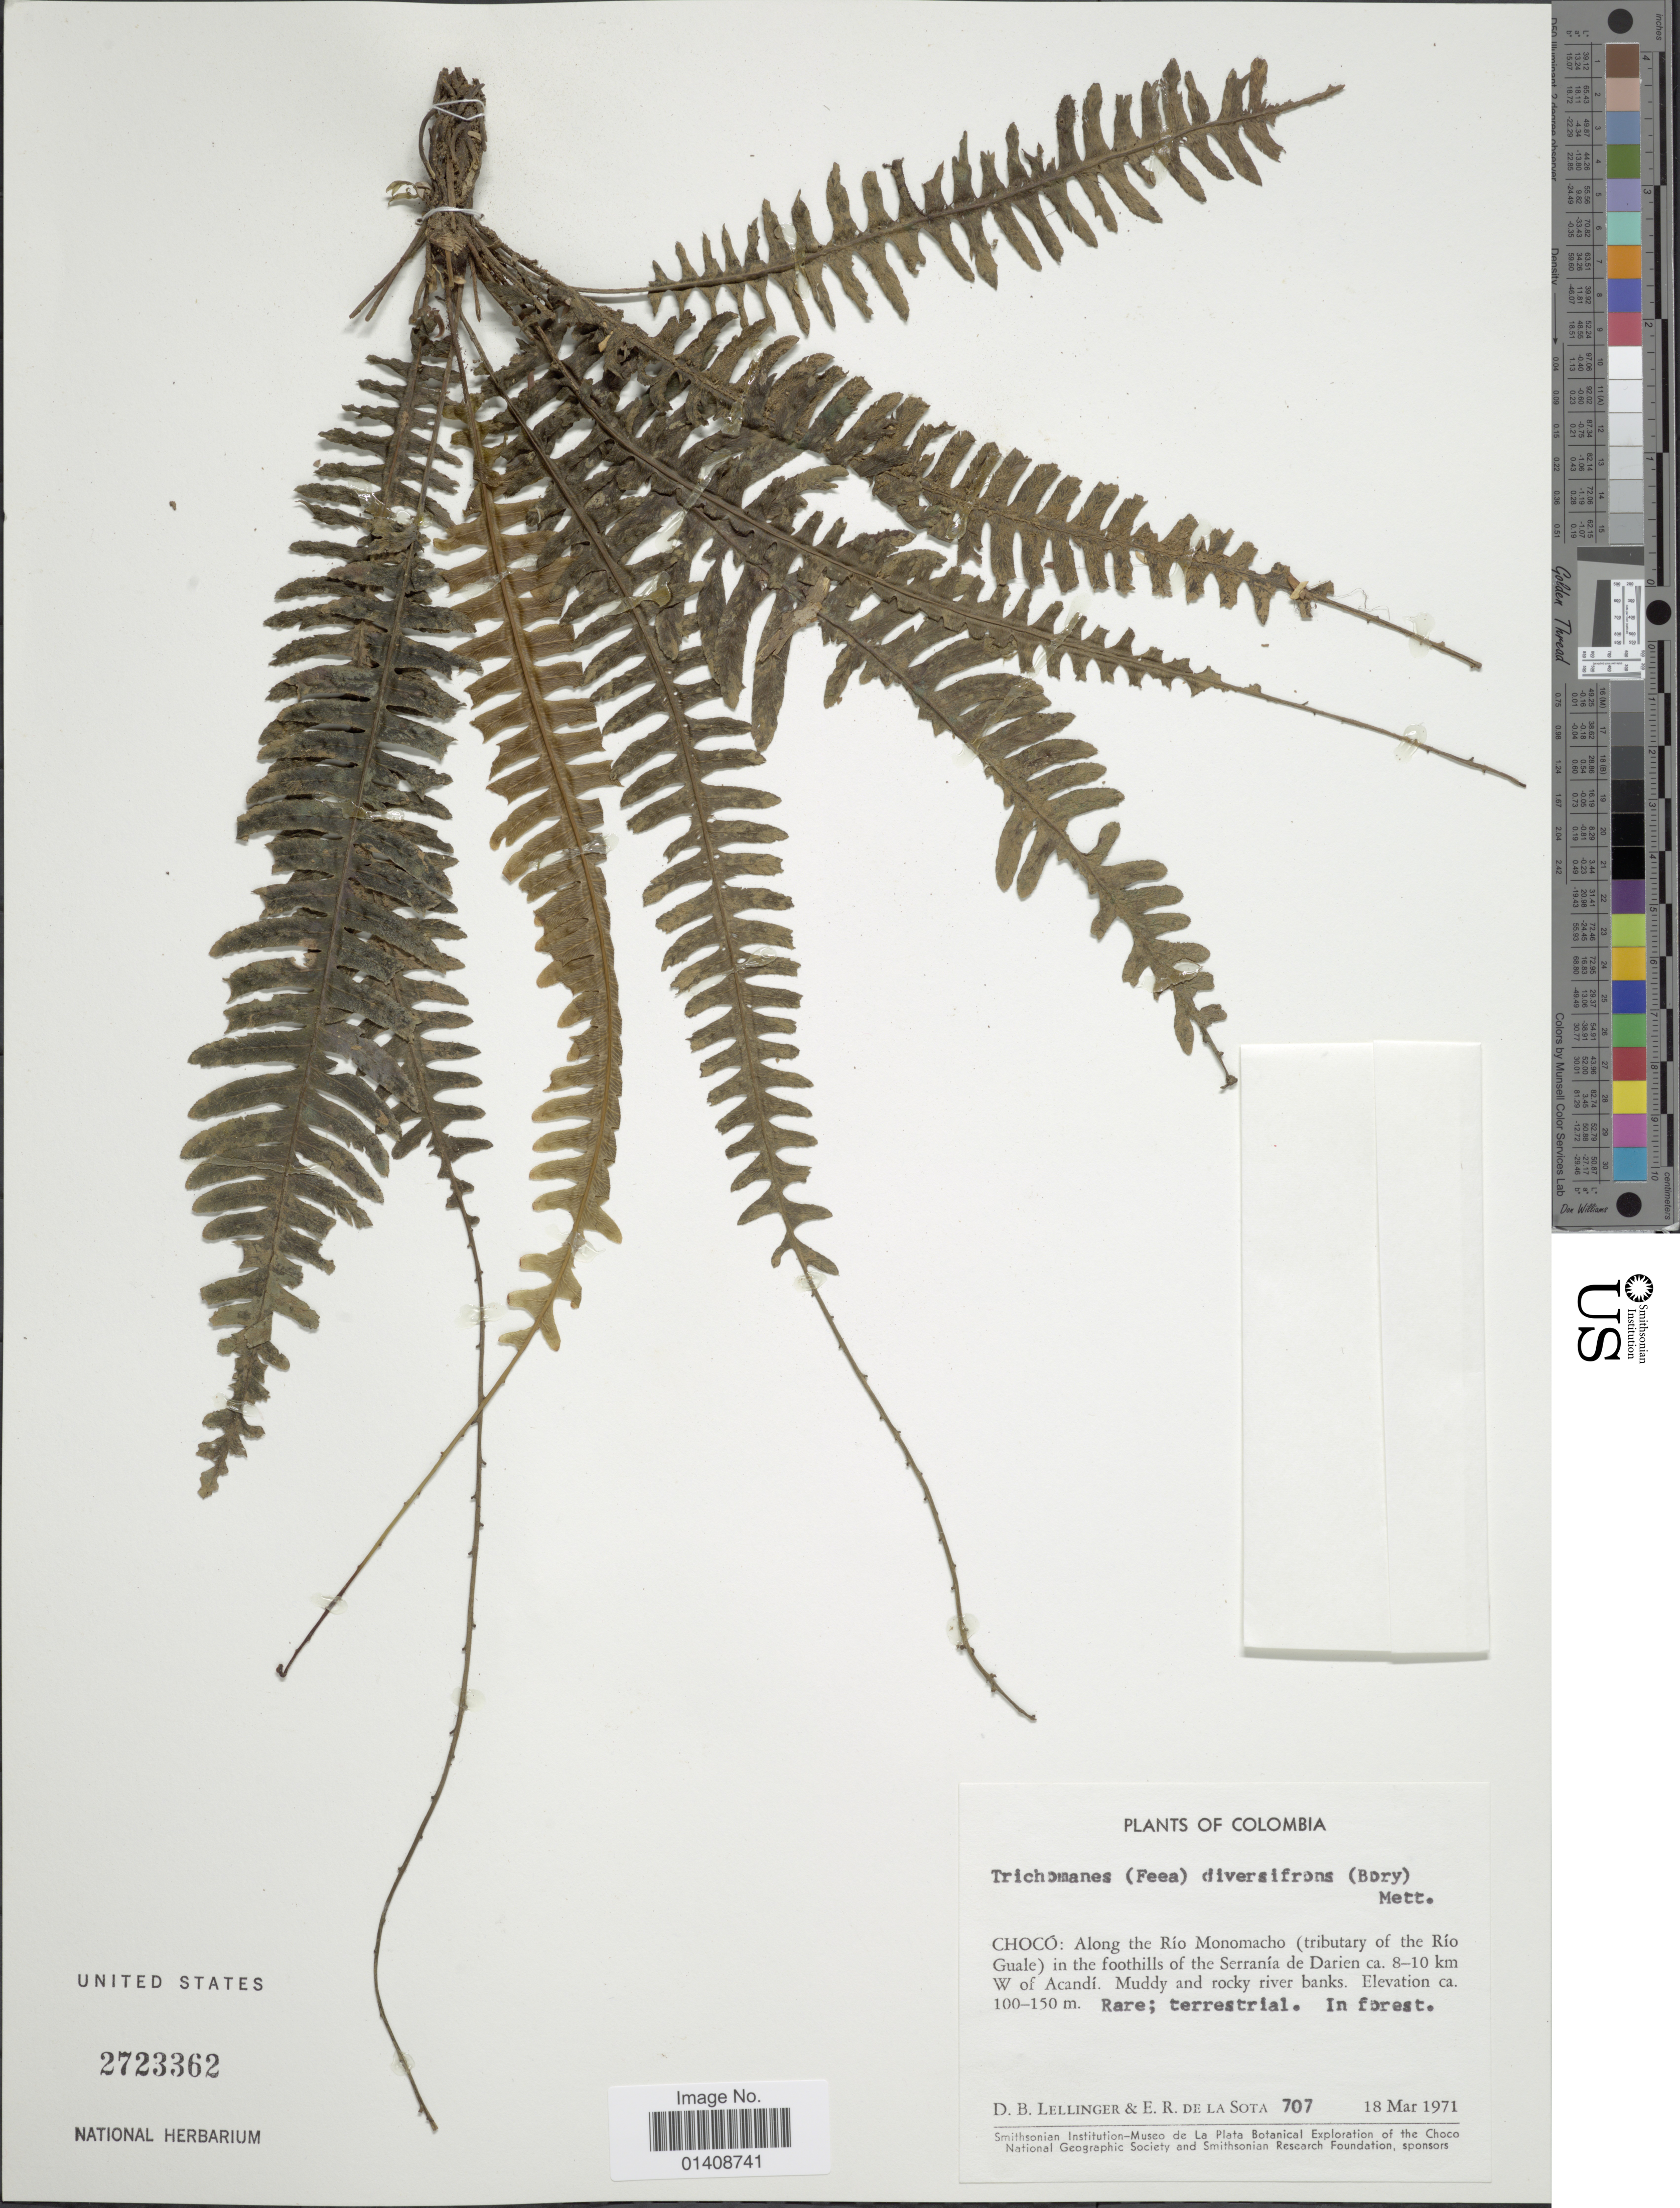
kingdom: Plantae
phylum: Tracheophyta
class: Polypodiopsida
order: Hymenophyllales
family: Hymenophyllaceae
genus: Trichomanes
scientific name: Trichomanes diversifrons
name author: (Bory) Mett. ex Sadeb.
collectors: D. B. Lellinger & E. R. de la Sota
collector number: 707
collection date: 1971-03-18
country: Colombia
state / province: Chocó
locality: Along the Rio Monomacho (tributary of the Rio Guale) in the foothills of the Serrania de Darien ca. 8-10 km W of Acandi.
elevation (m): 100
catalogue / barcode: US 2723362